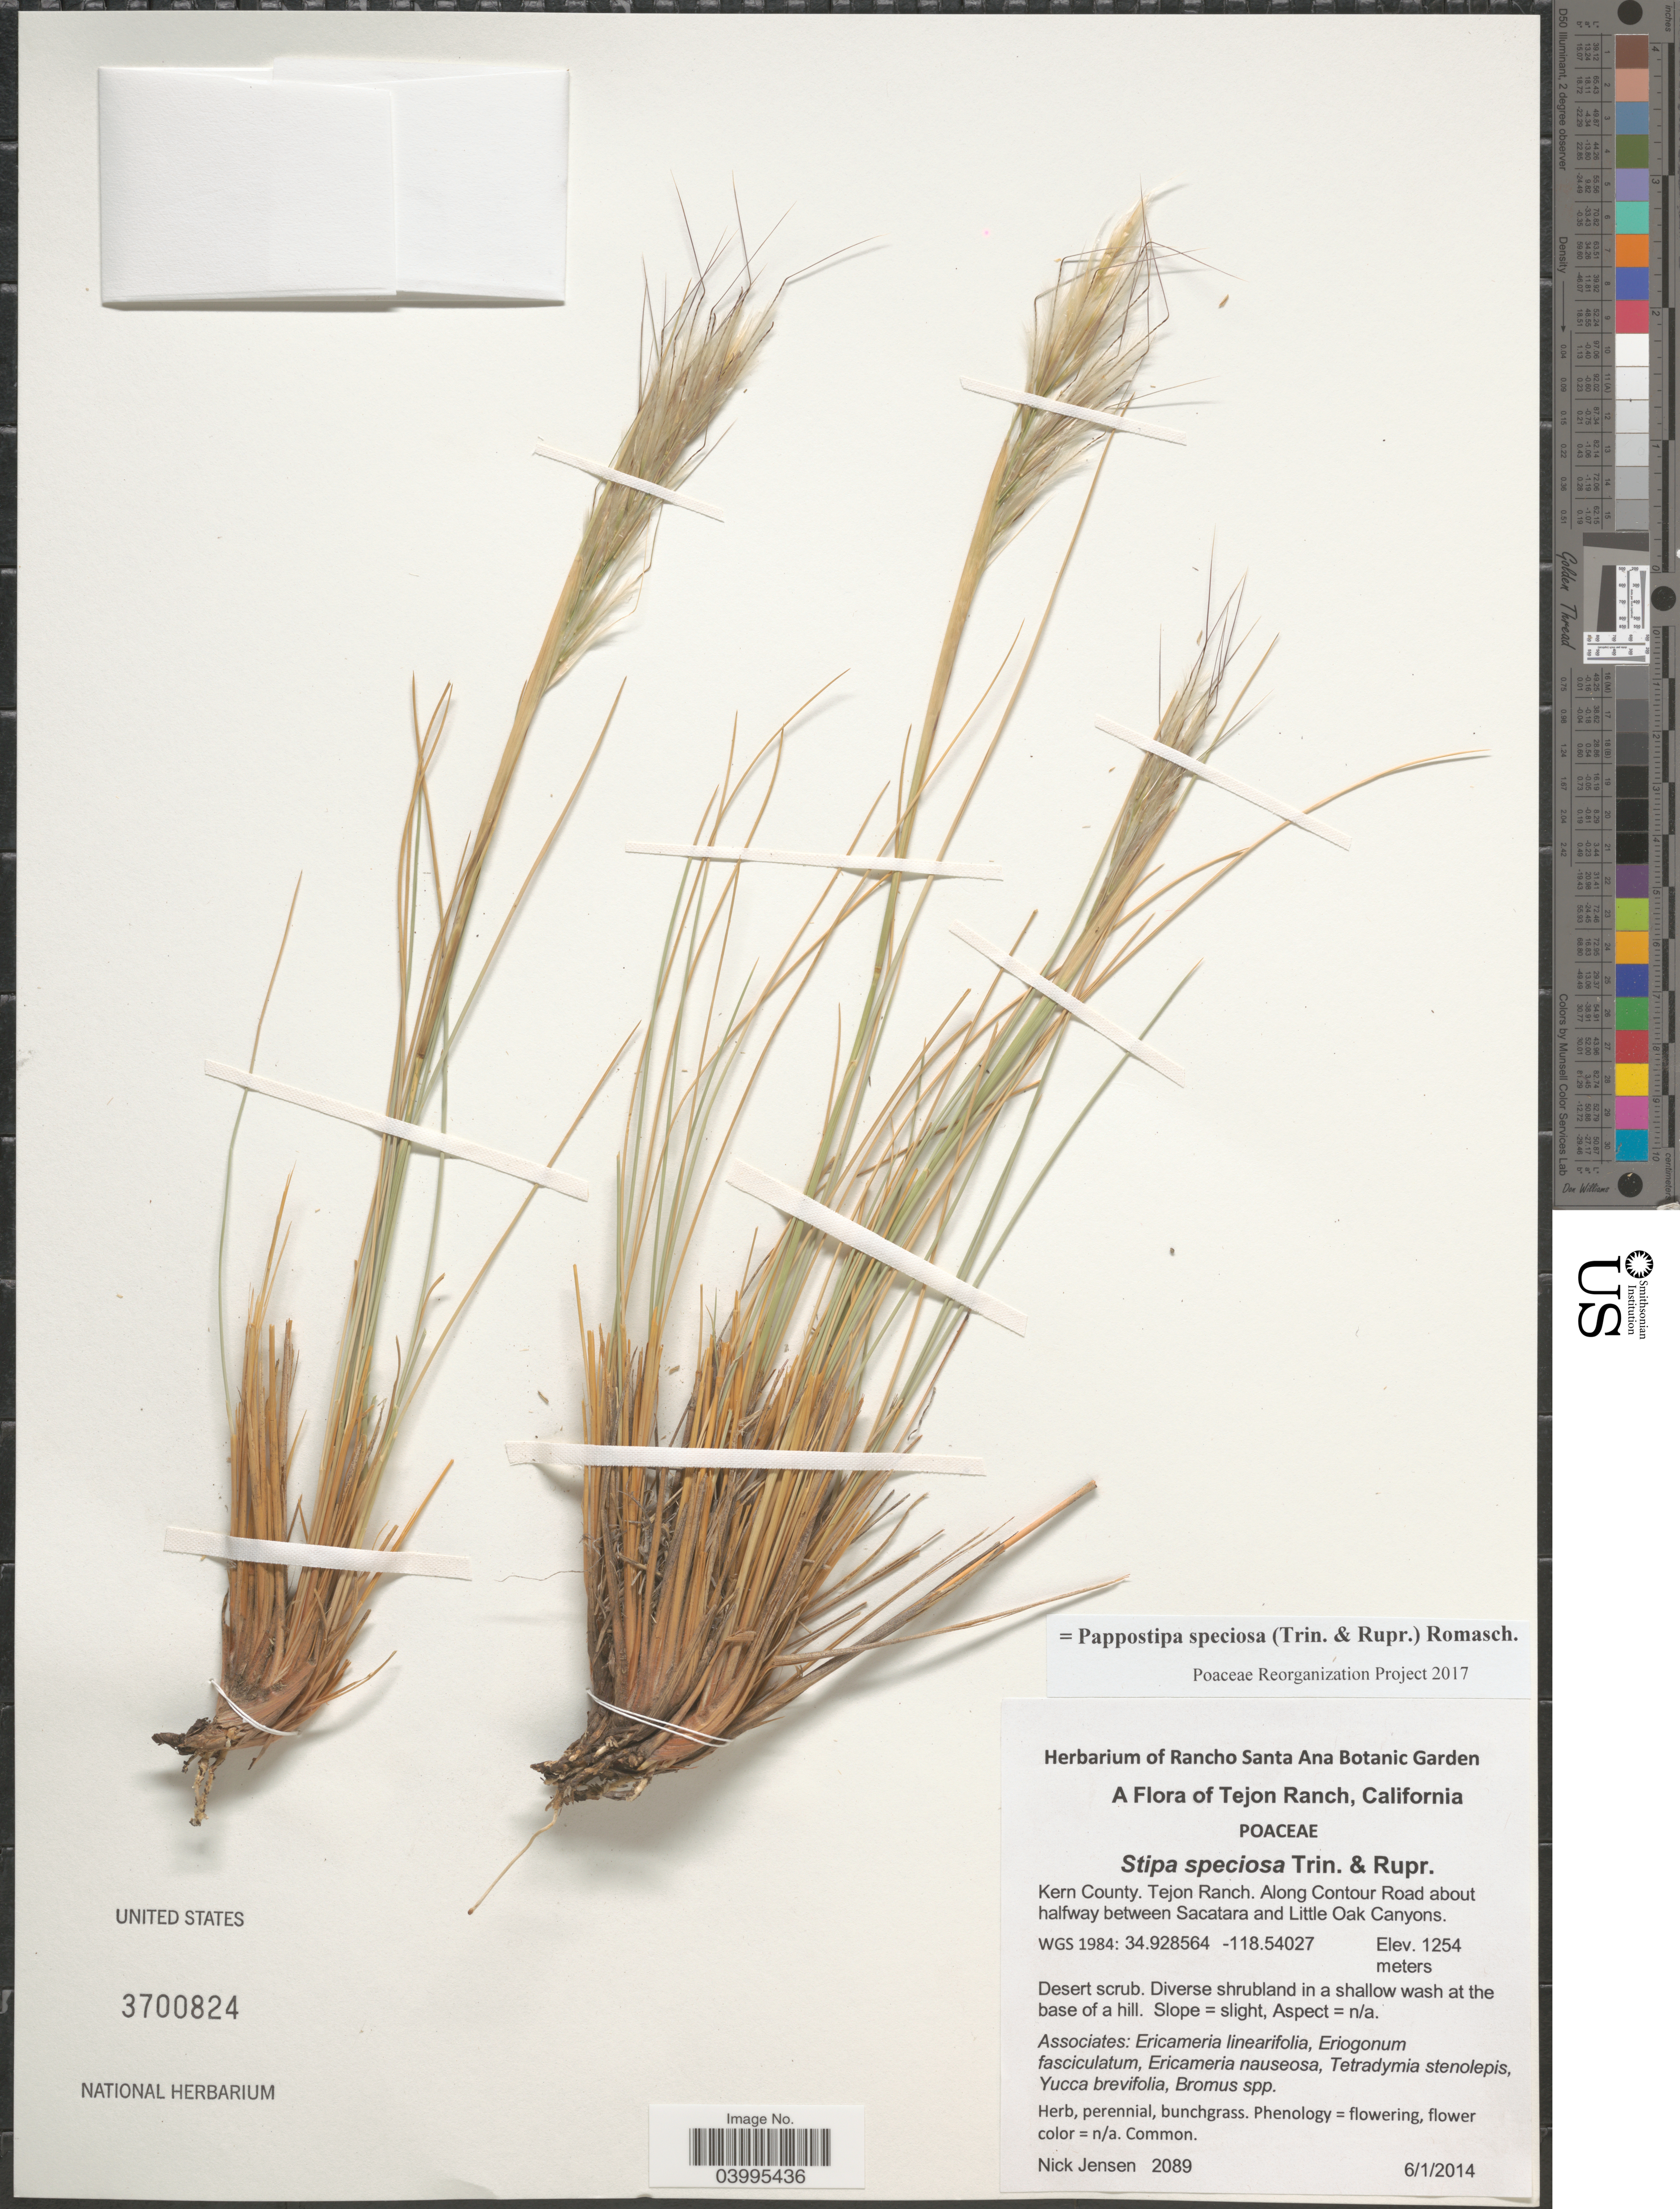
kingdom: Plantae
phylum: Tracheophyta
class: Liliopsida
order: Poales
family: Poaceae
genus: Pappostipa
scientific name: Pappostipa speciosa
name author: (Trin. & Rupr.) Romasch.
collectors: N. Jensen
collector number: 2089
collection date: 2014-06-01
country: United States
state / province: California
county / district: Kern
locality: Tejon Ranch. Kern County. Along Contour Road about halfway between Sacatara and Little Oak Canyons. WGS 1984.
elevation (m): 1254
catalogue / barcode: US 3700824